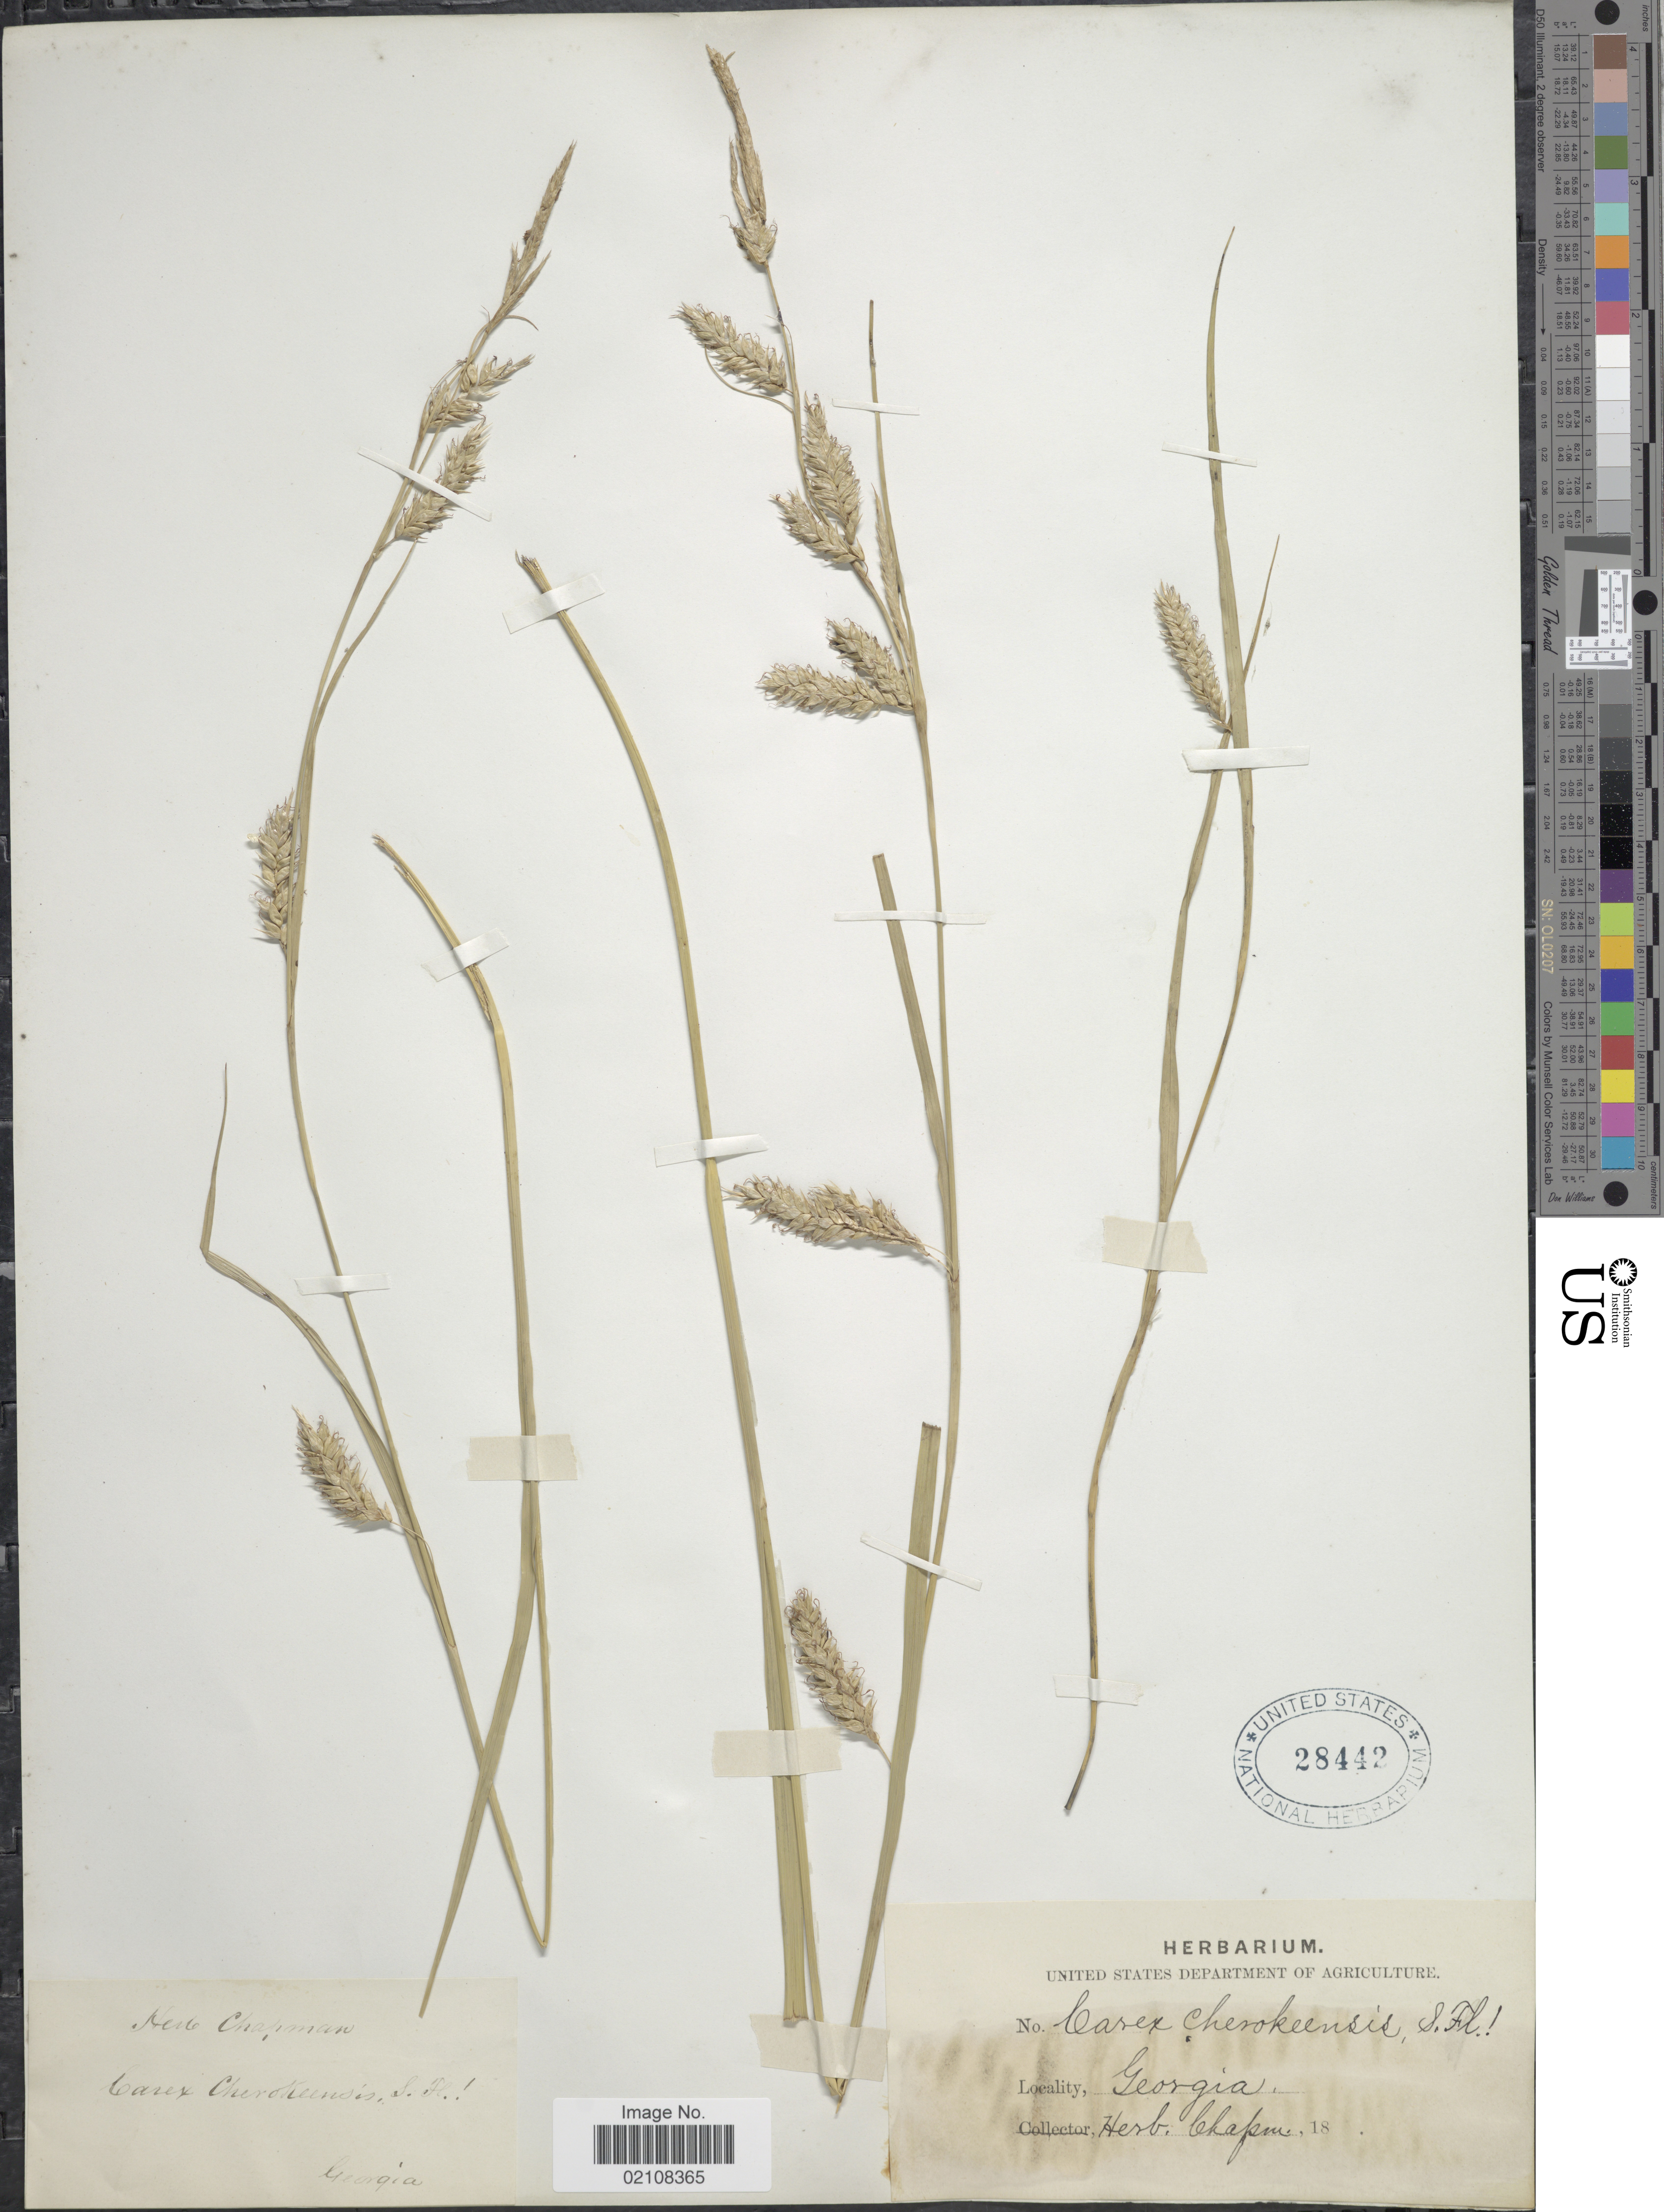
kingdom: Plantae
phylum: Tracheophyta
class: Liliopsida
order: Poales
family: Cyperaceae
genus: Carex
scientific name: Carex cherokeensis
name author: Schwein.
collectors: ex herb. Chapman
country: United States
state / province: Georgia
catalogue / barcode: US 28442